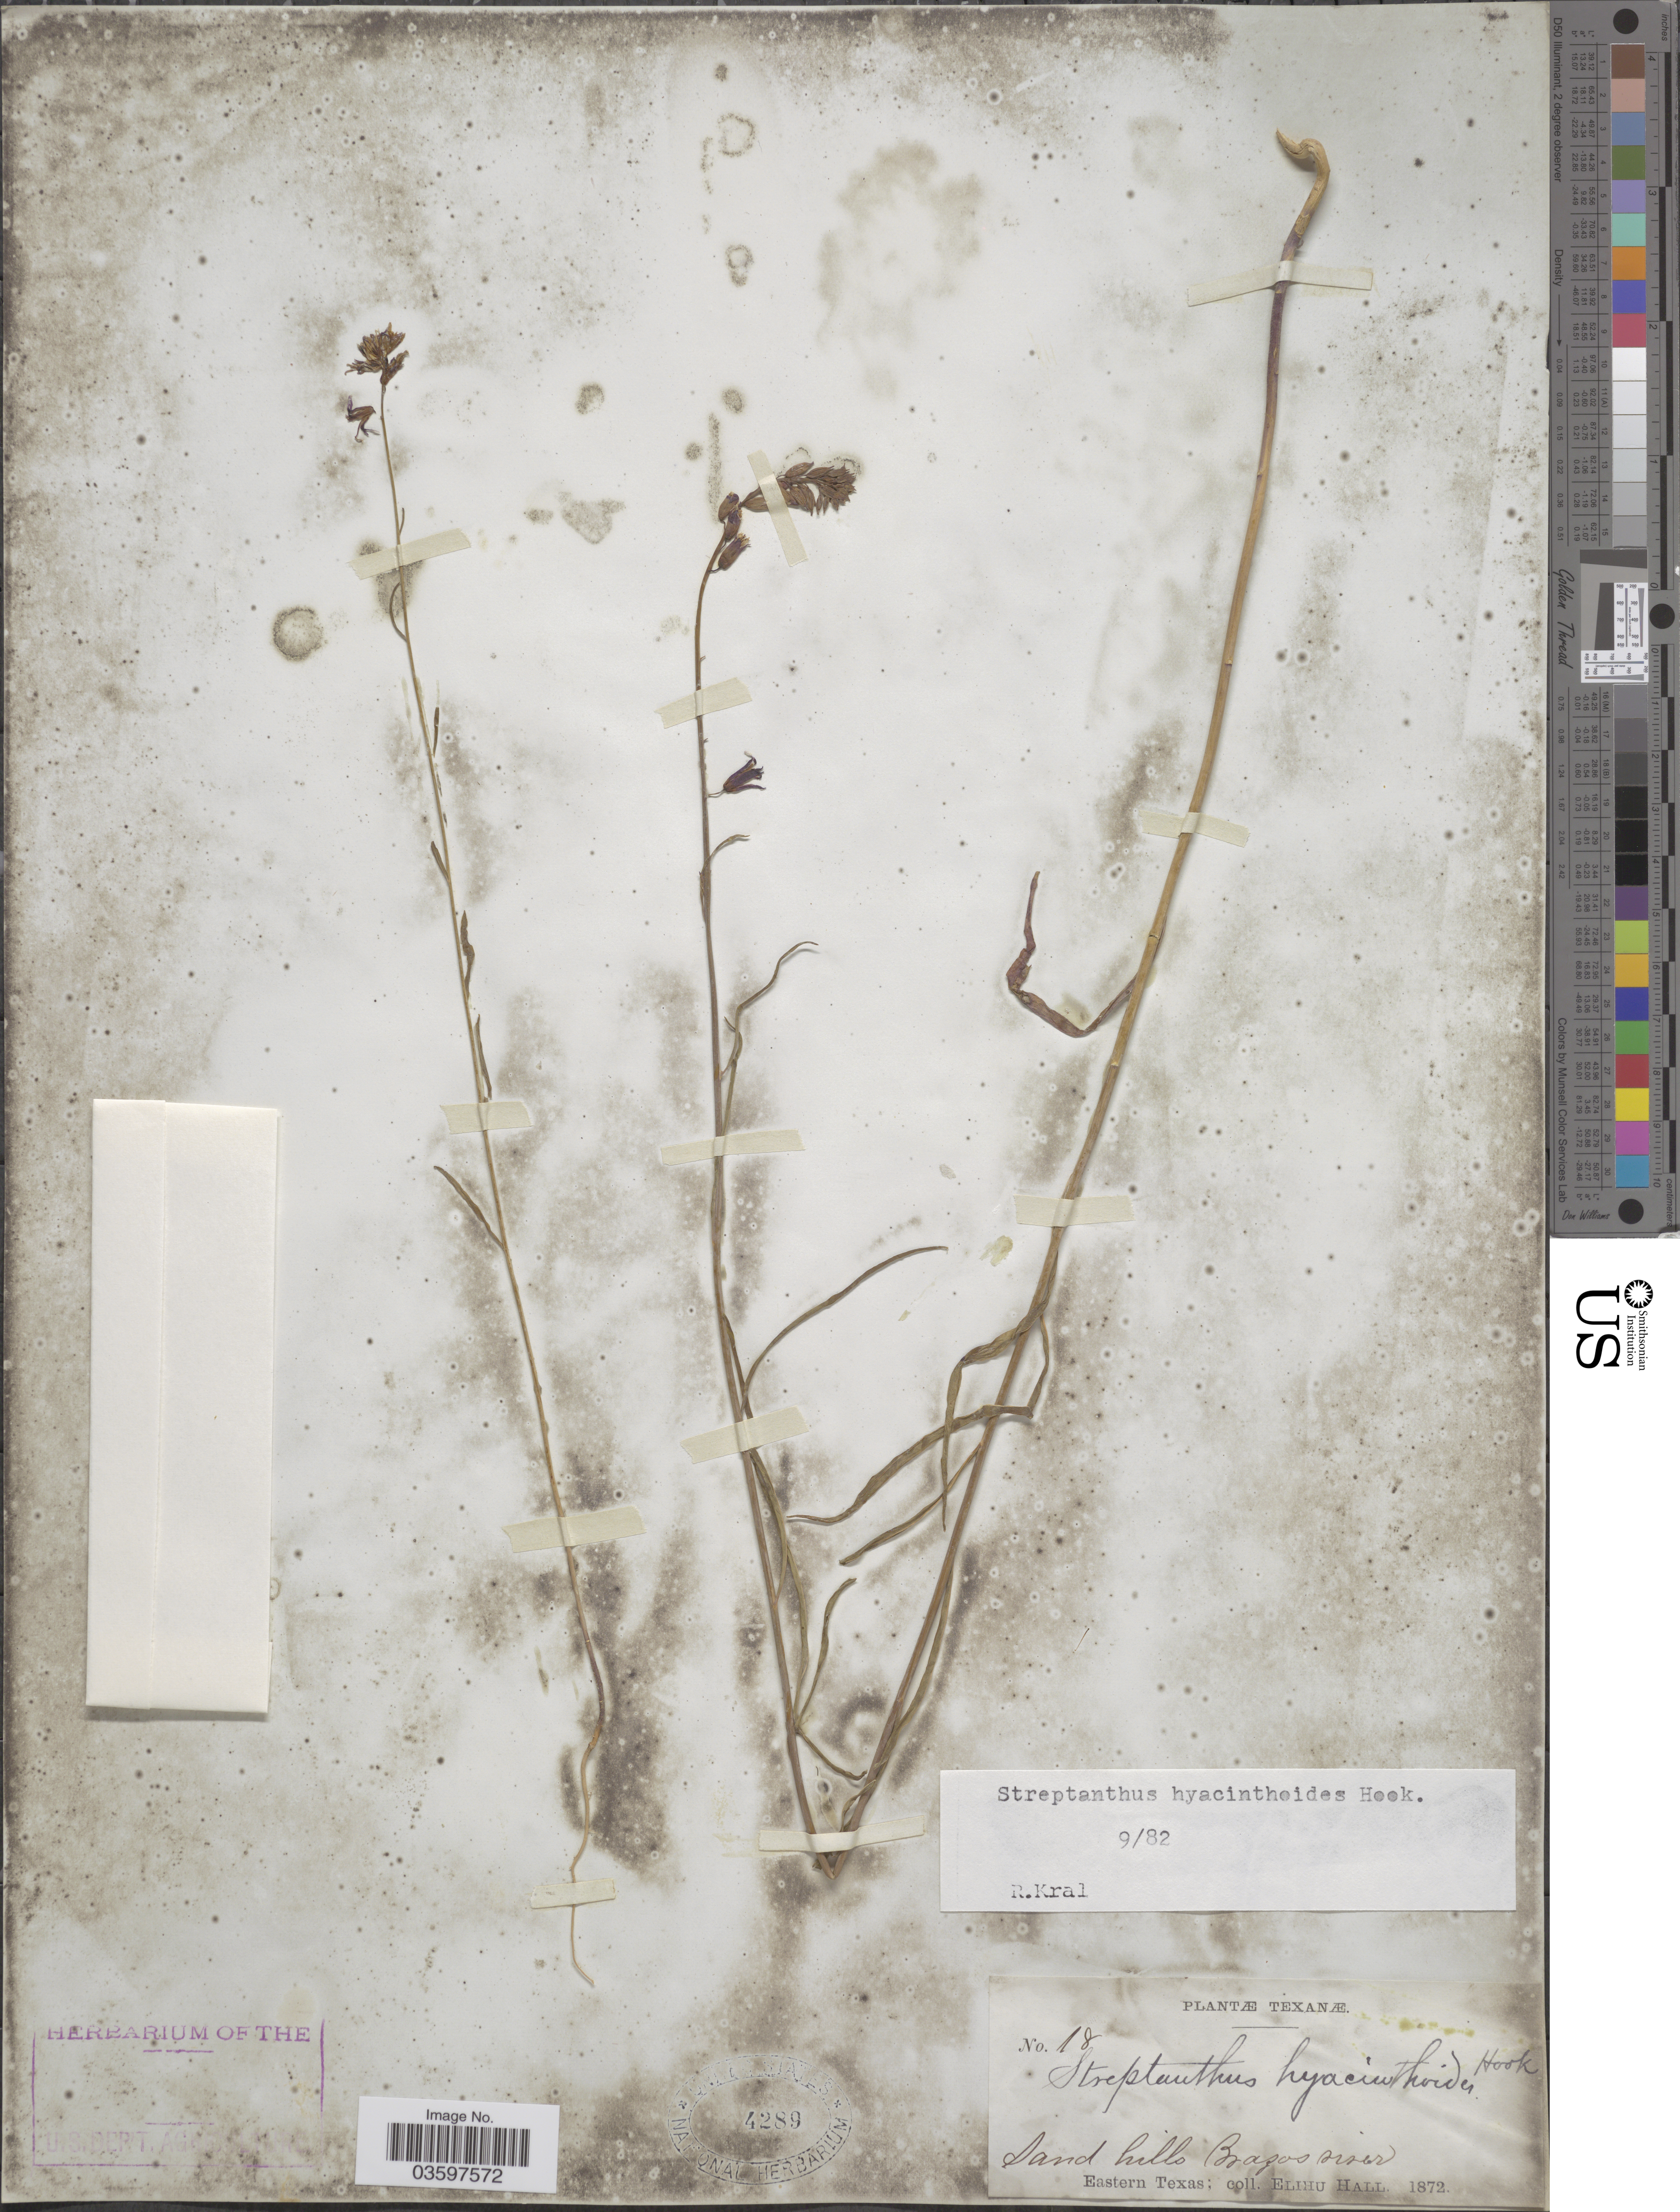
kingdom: Plantae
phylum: Tracheophyta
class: Magnoliopsida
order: Brassicales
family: Brassicaceae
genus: Streptanthus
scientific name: Streptanthus hyacinthoides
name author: Hook.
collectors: E. Hall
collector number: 18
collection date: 1872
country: United States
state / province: Texas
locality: Texanœ. Brazos River. Eastern Texas.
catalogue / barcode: US 4289